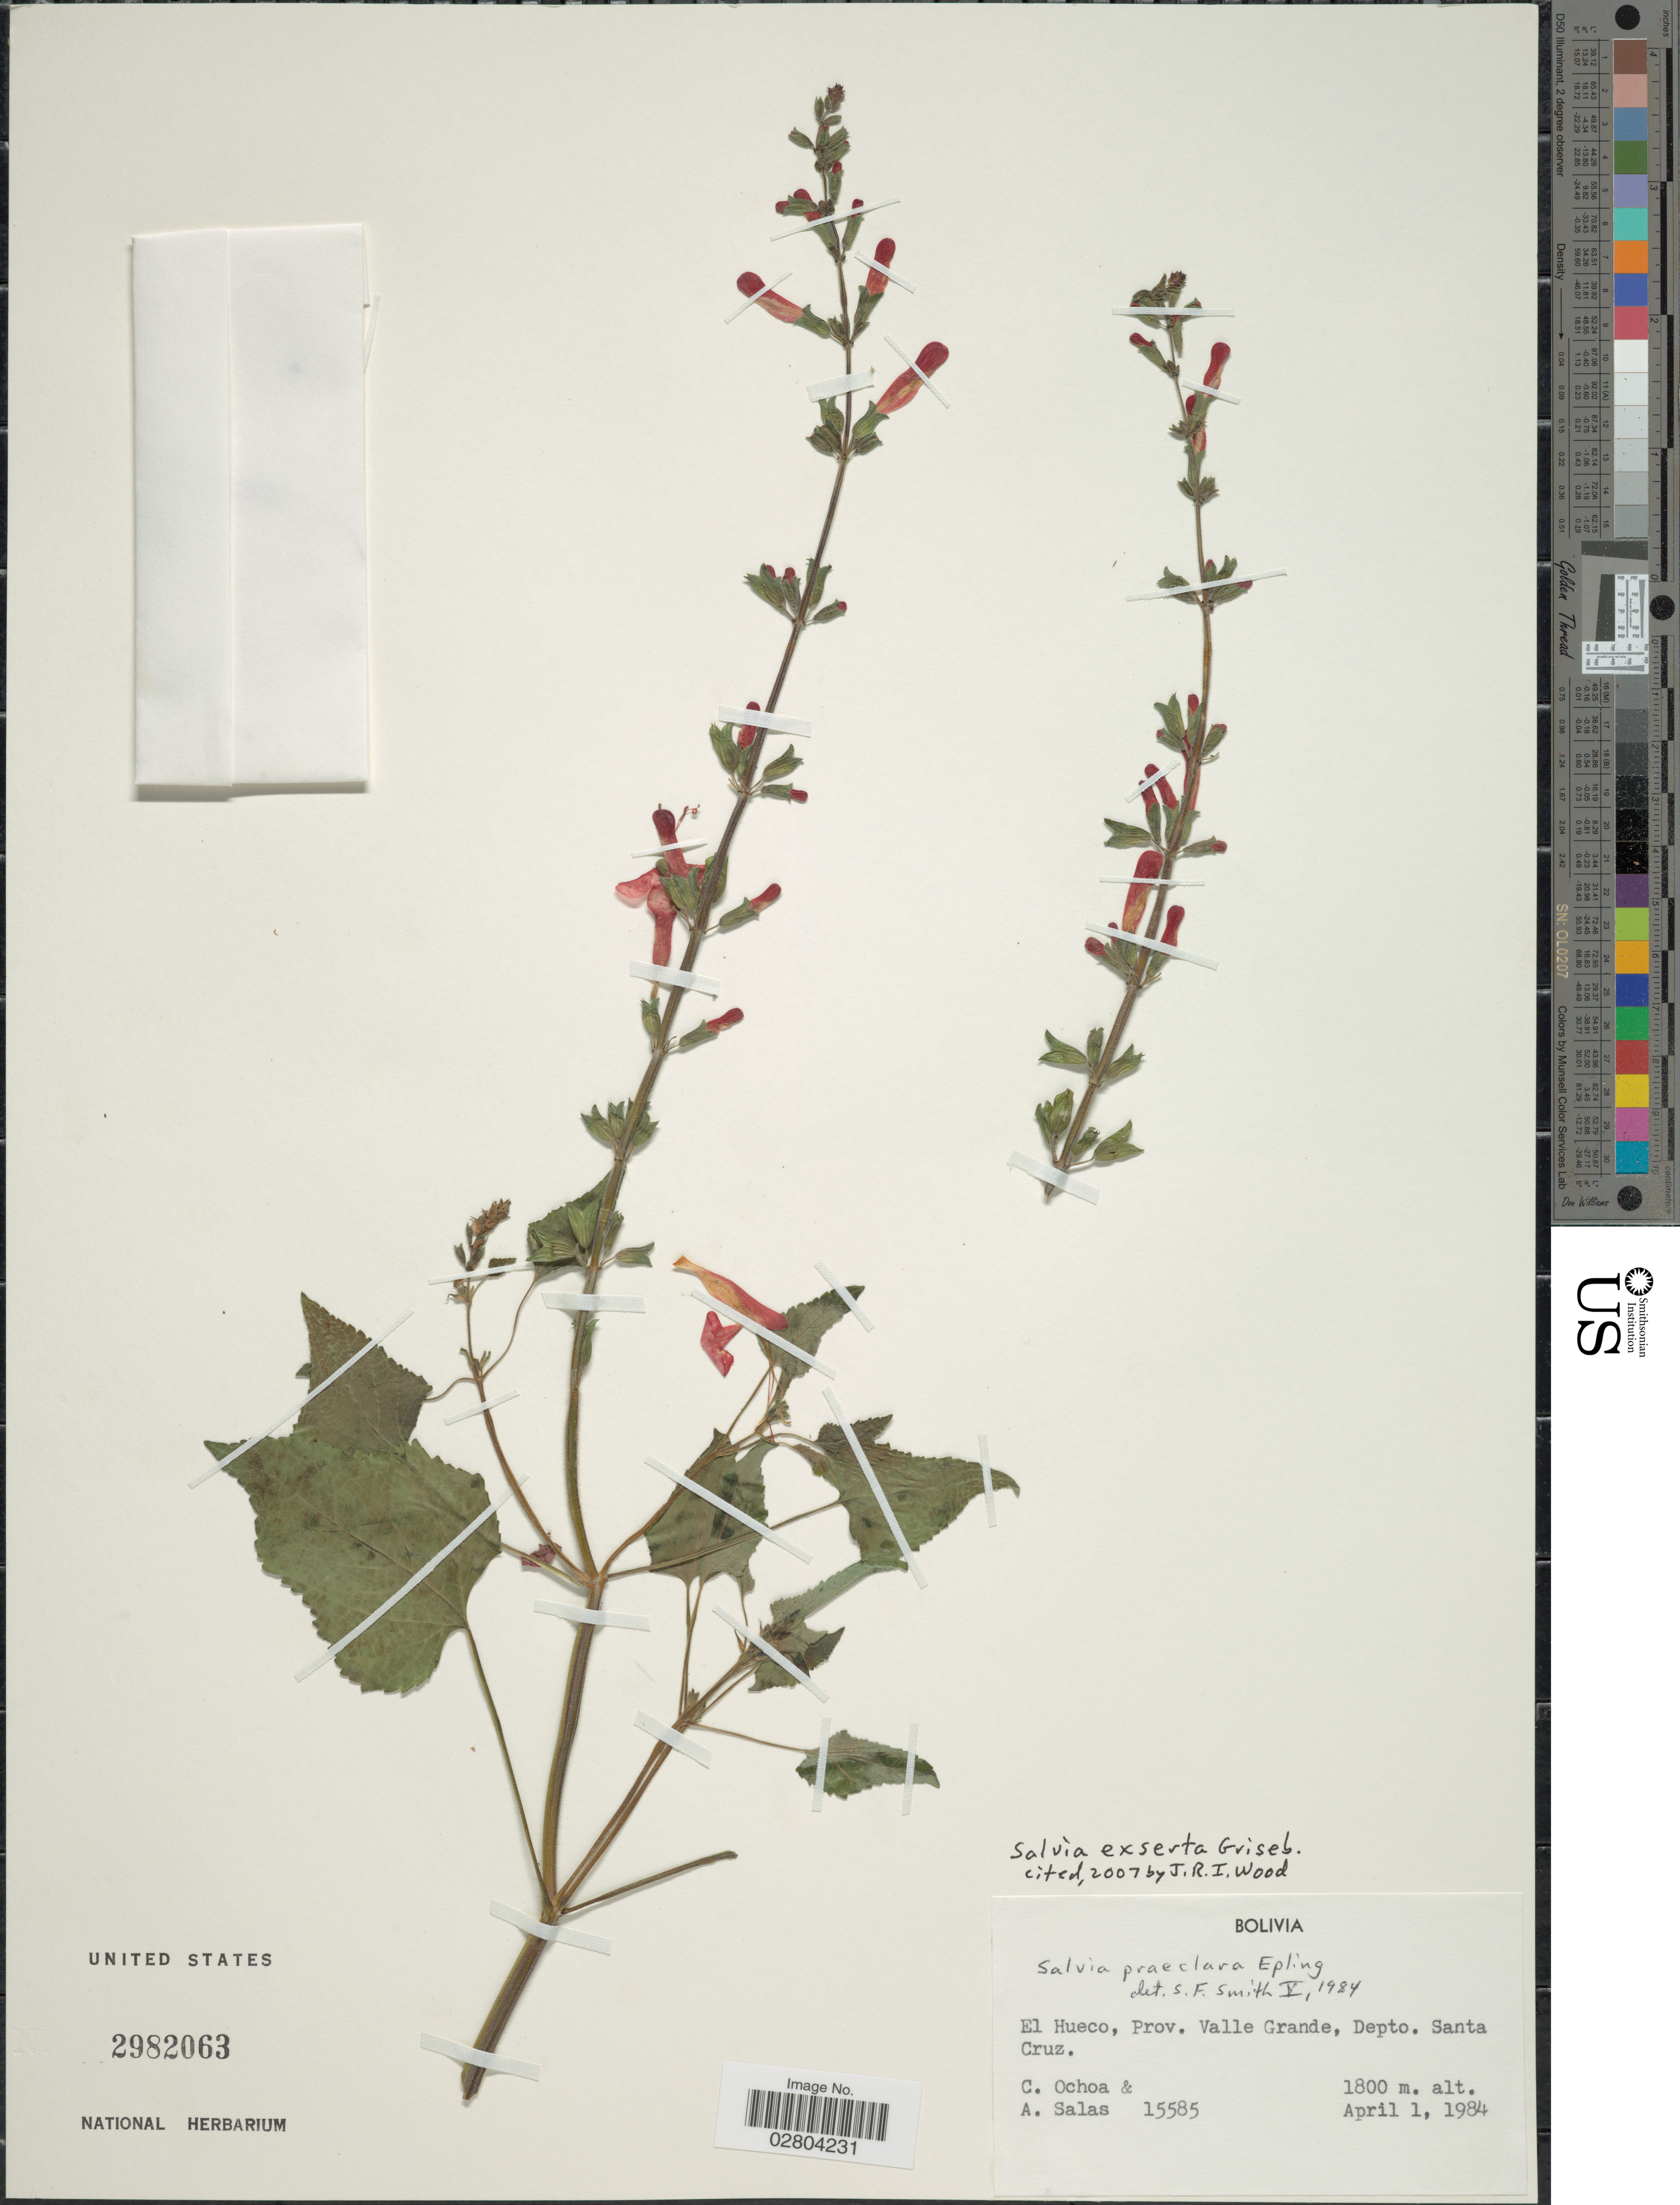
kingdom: Plantae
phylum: Tracheophyta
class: Magnoliopsida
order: Lamiales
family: Lamiaceae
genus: Salvia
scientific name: Salvia exserta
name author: Griseb.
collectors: C. Ochoa & A. Salas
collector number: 15585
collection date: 1984-04-01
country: Bolivia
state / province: Santa Cruz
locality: El Hueco, Prov. Valle Grande, Depto. Santa Cruz.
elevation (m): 1800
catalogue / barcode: US 2982063